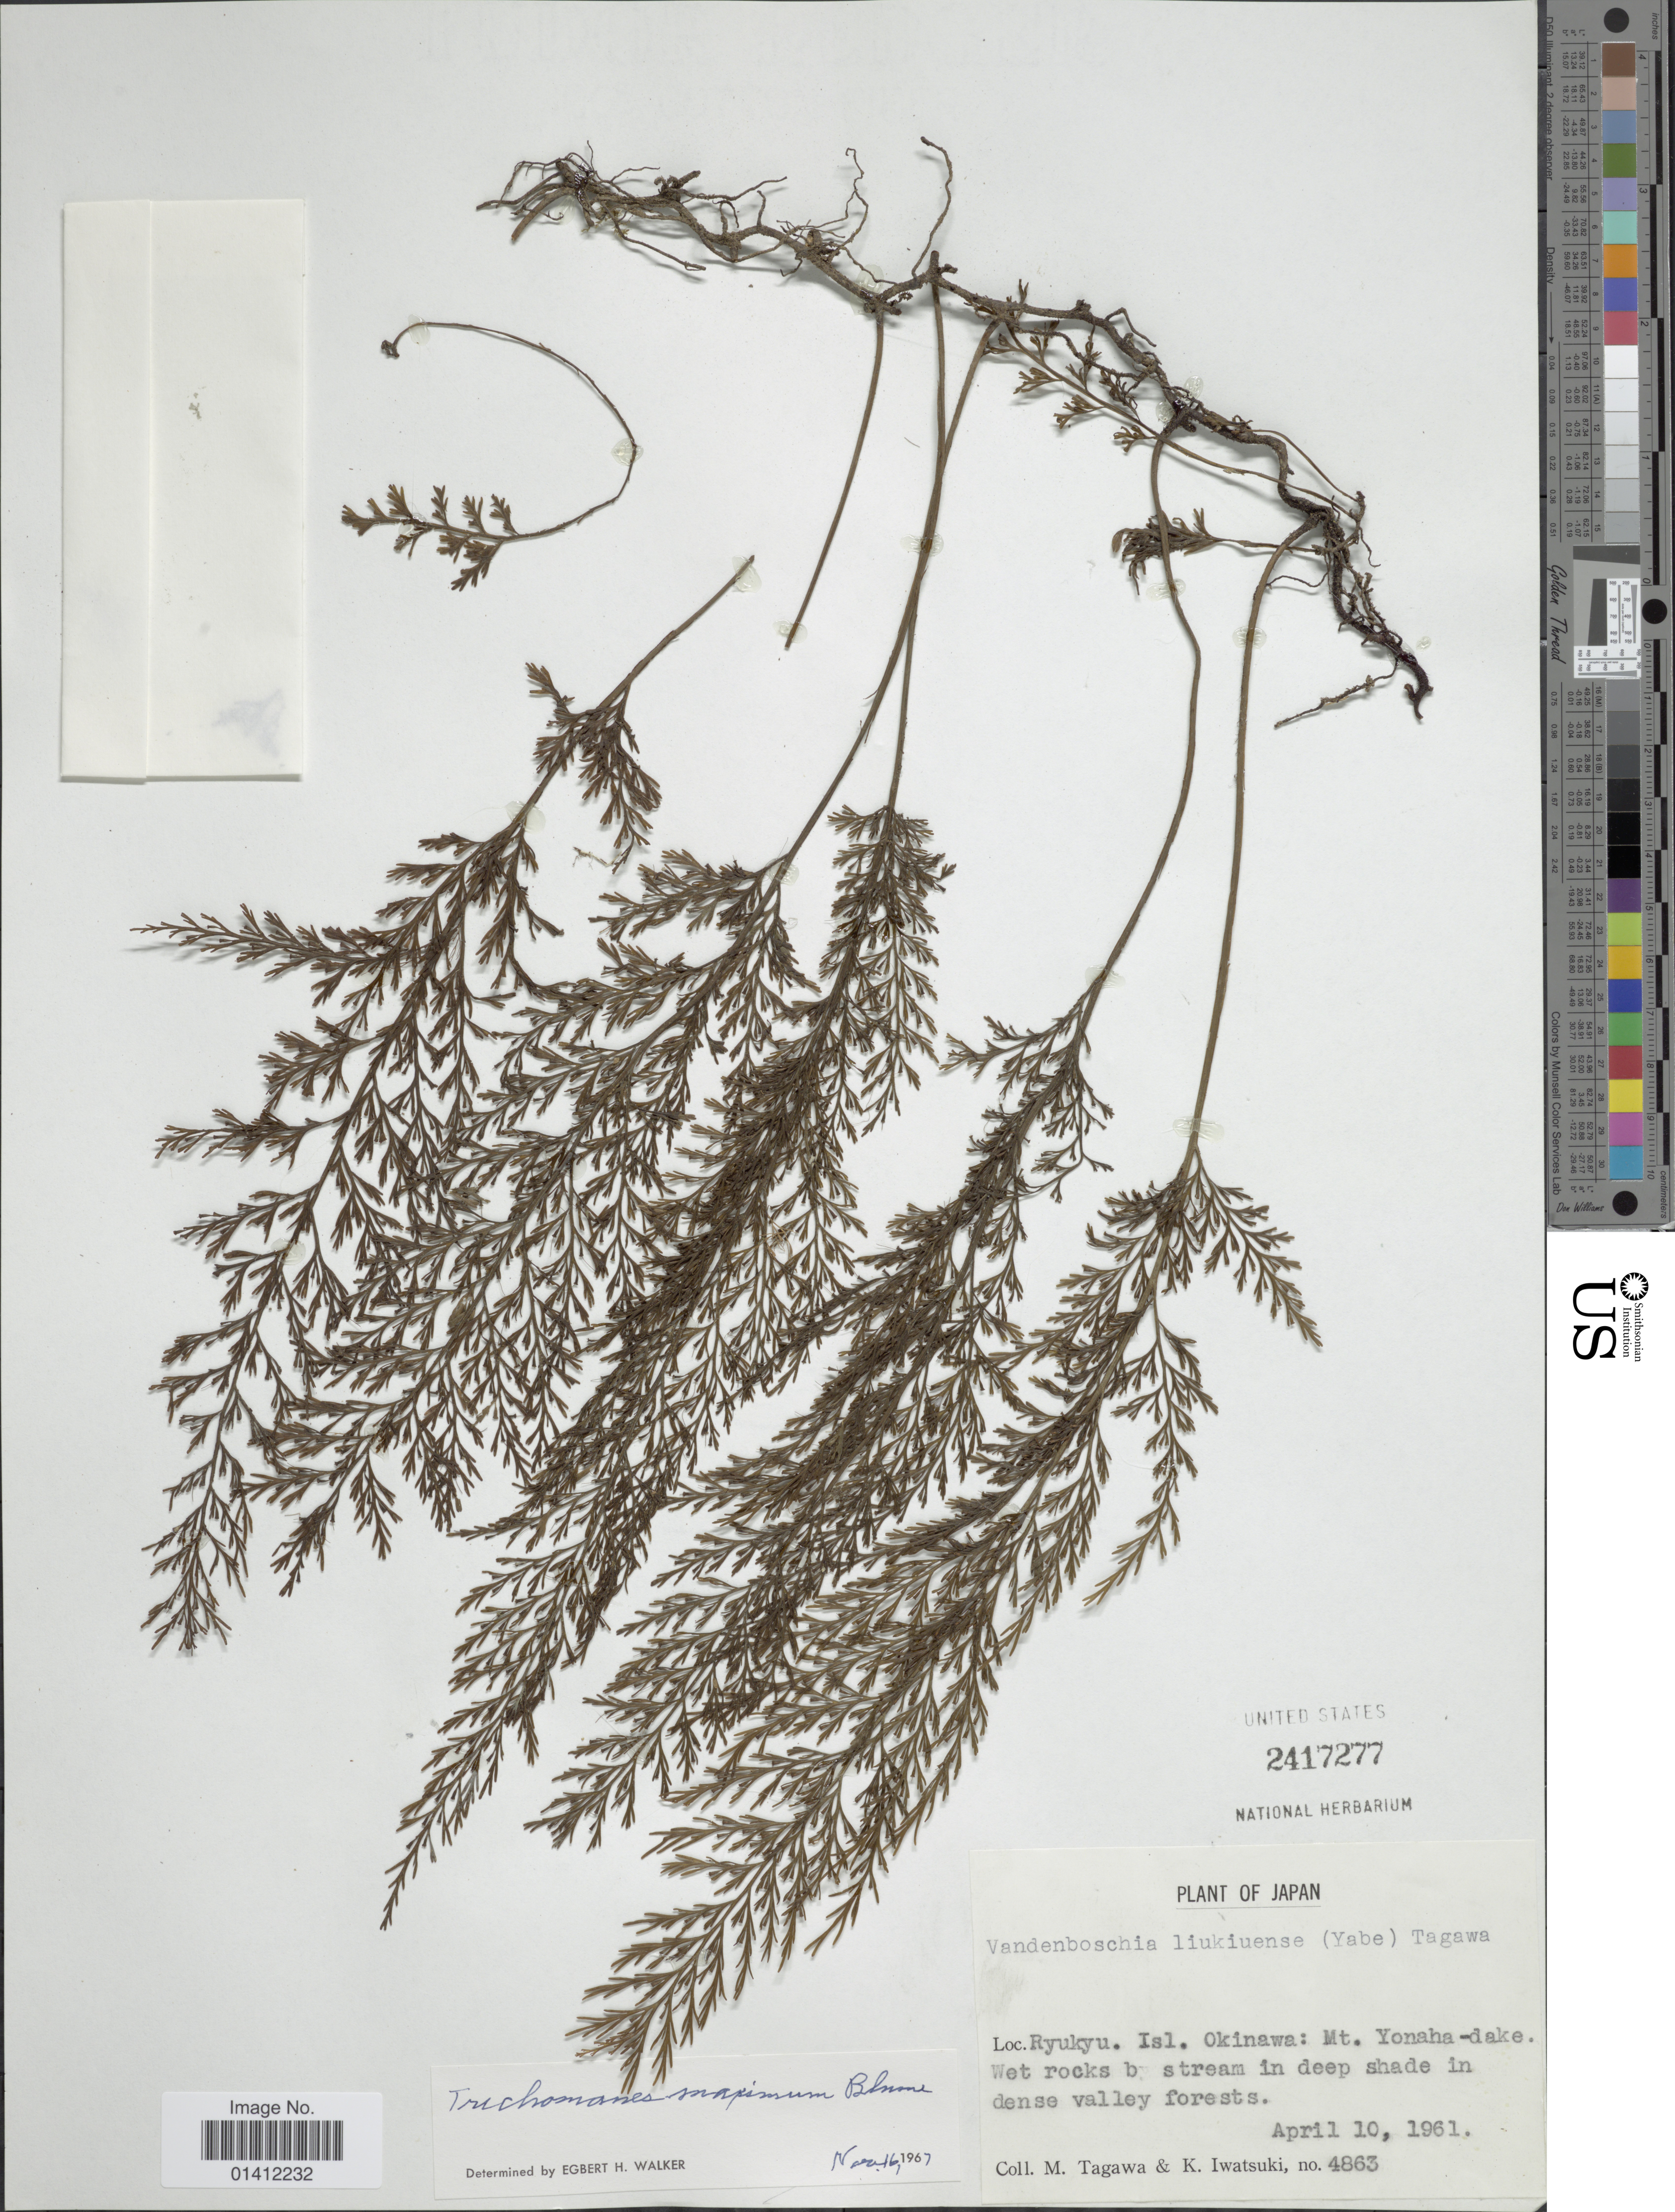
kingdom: Plantae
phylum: Tracheophyta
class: Polypodiopsida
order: Hymenophyllales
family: Hymenophyllaceae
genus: Vandenboschia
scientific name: Vandenboschia maxima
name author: (Blume) Copel.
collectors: M. Tagawa & K. Iwatsuki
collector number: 4863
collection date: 1961-04-10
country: Japan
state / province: Okinawa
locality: Loc. Ryukyu. Isl. Okinawa: Mt. Yonaha-dake. Wet rocks by stream in deep shade in dense valley forests.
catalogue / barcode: US 2417277